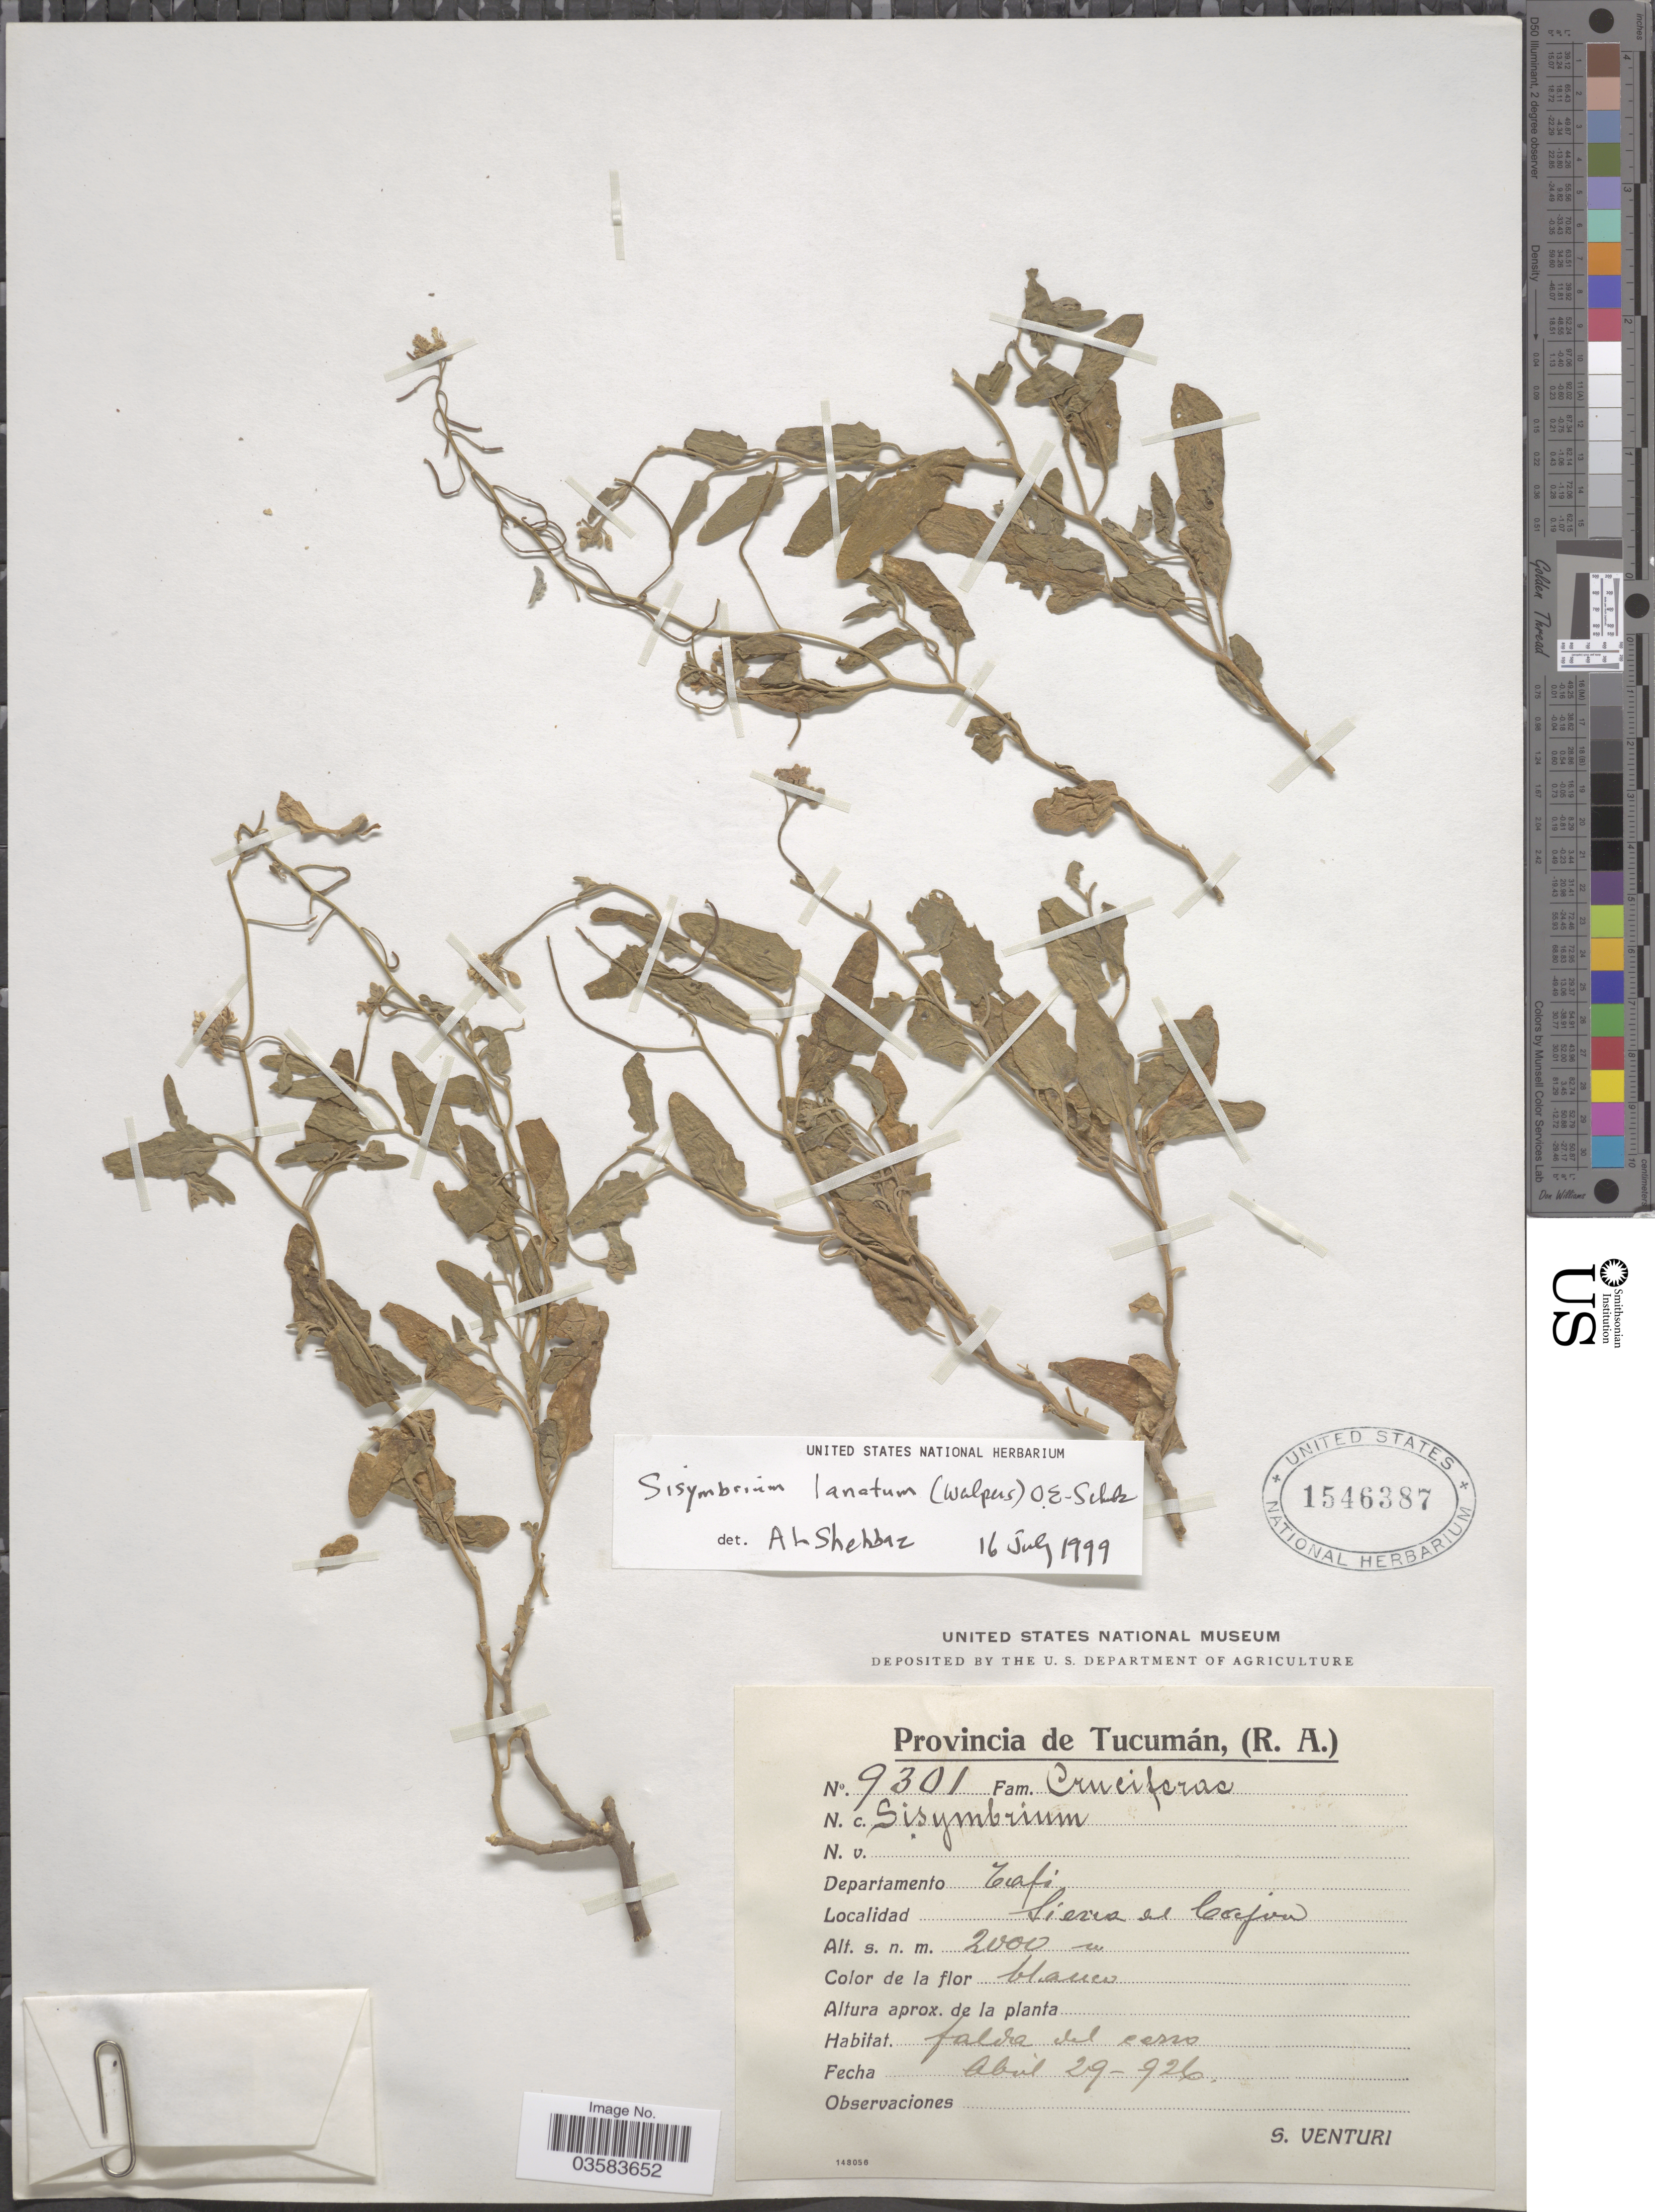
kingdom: Plantae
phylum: Tracheophyta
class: Magnoliopsida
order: Brassicales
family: Brassicaceae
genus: Neuontobotrys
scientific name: Neuontobotrys lanata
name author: (Walpers) Al-Shehbaz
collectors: S. Venturi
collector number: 9301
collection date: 1926-04-29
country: Argentina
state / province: Tucuman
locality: Departamento Tafi. Sierra el Cajun.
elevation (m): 2000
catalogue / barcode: US 1546387